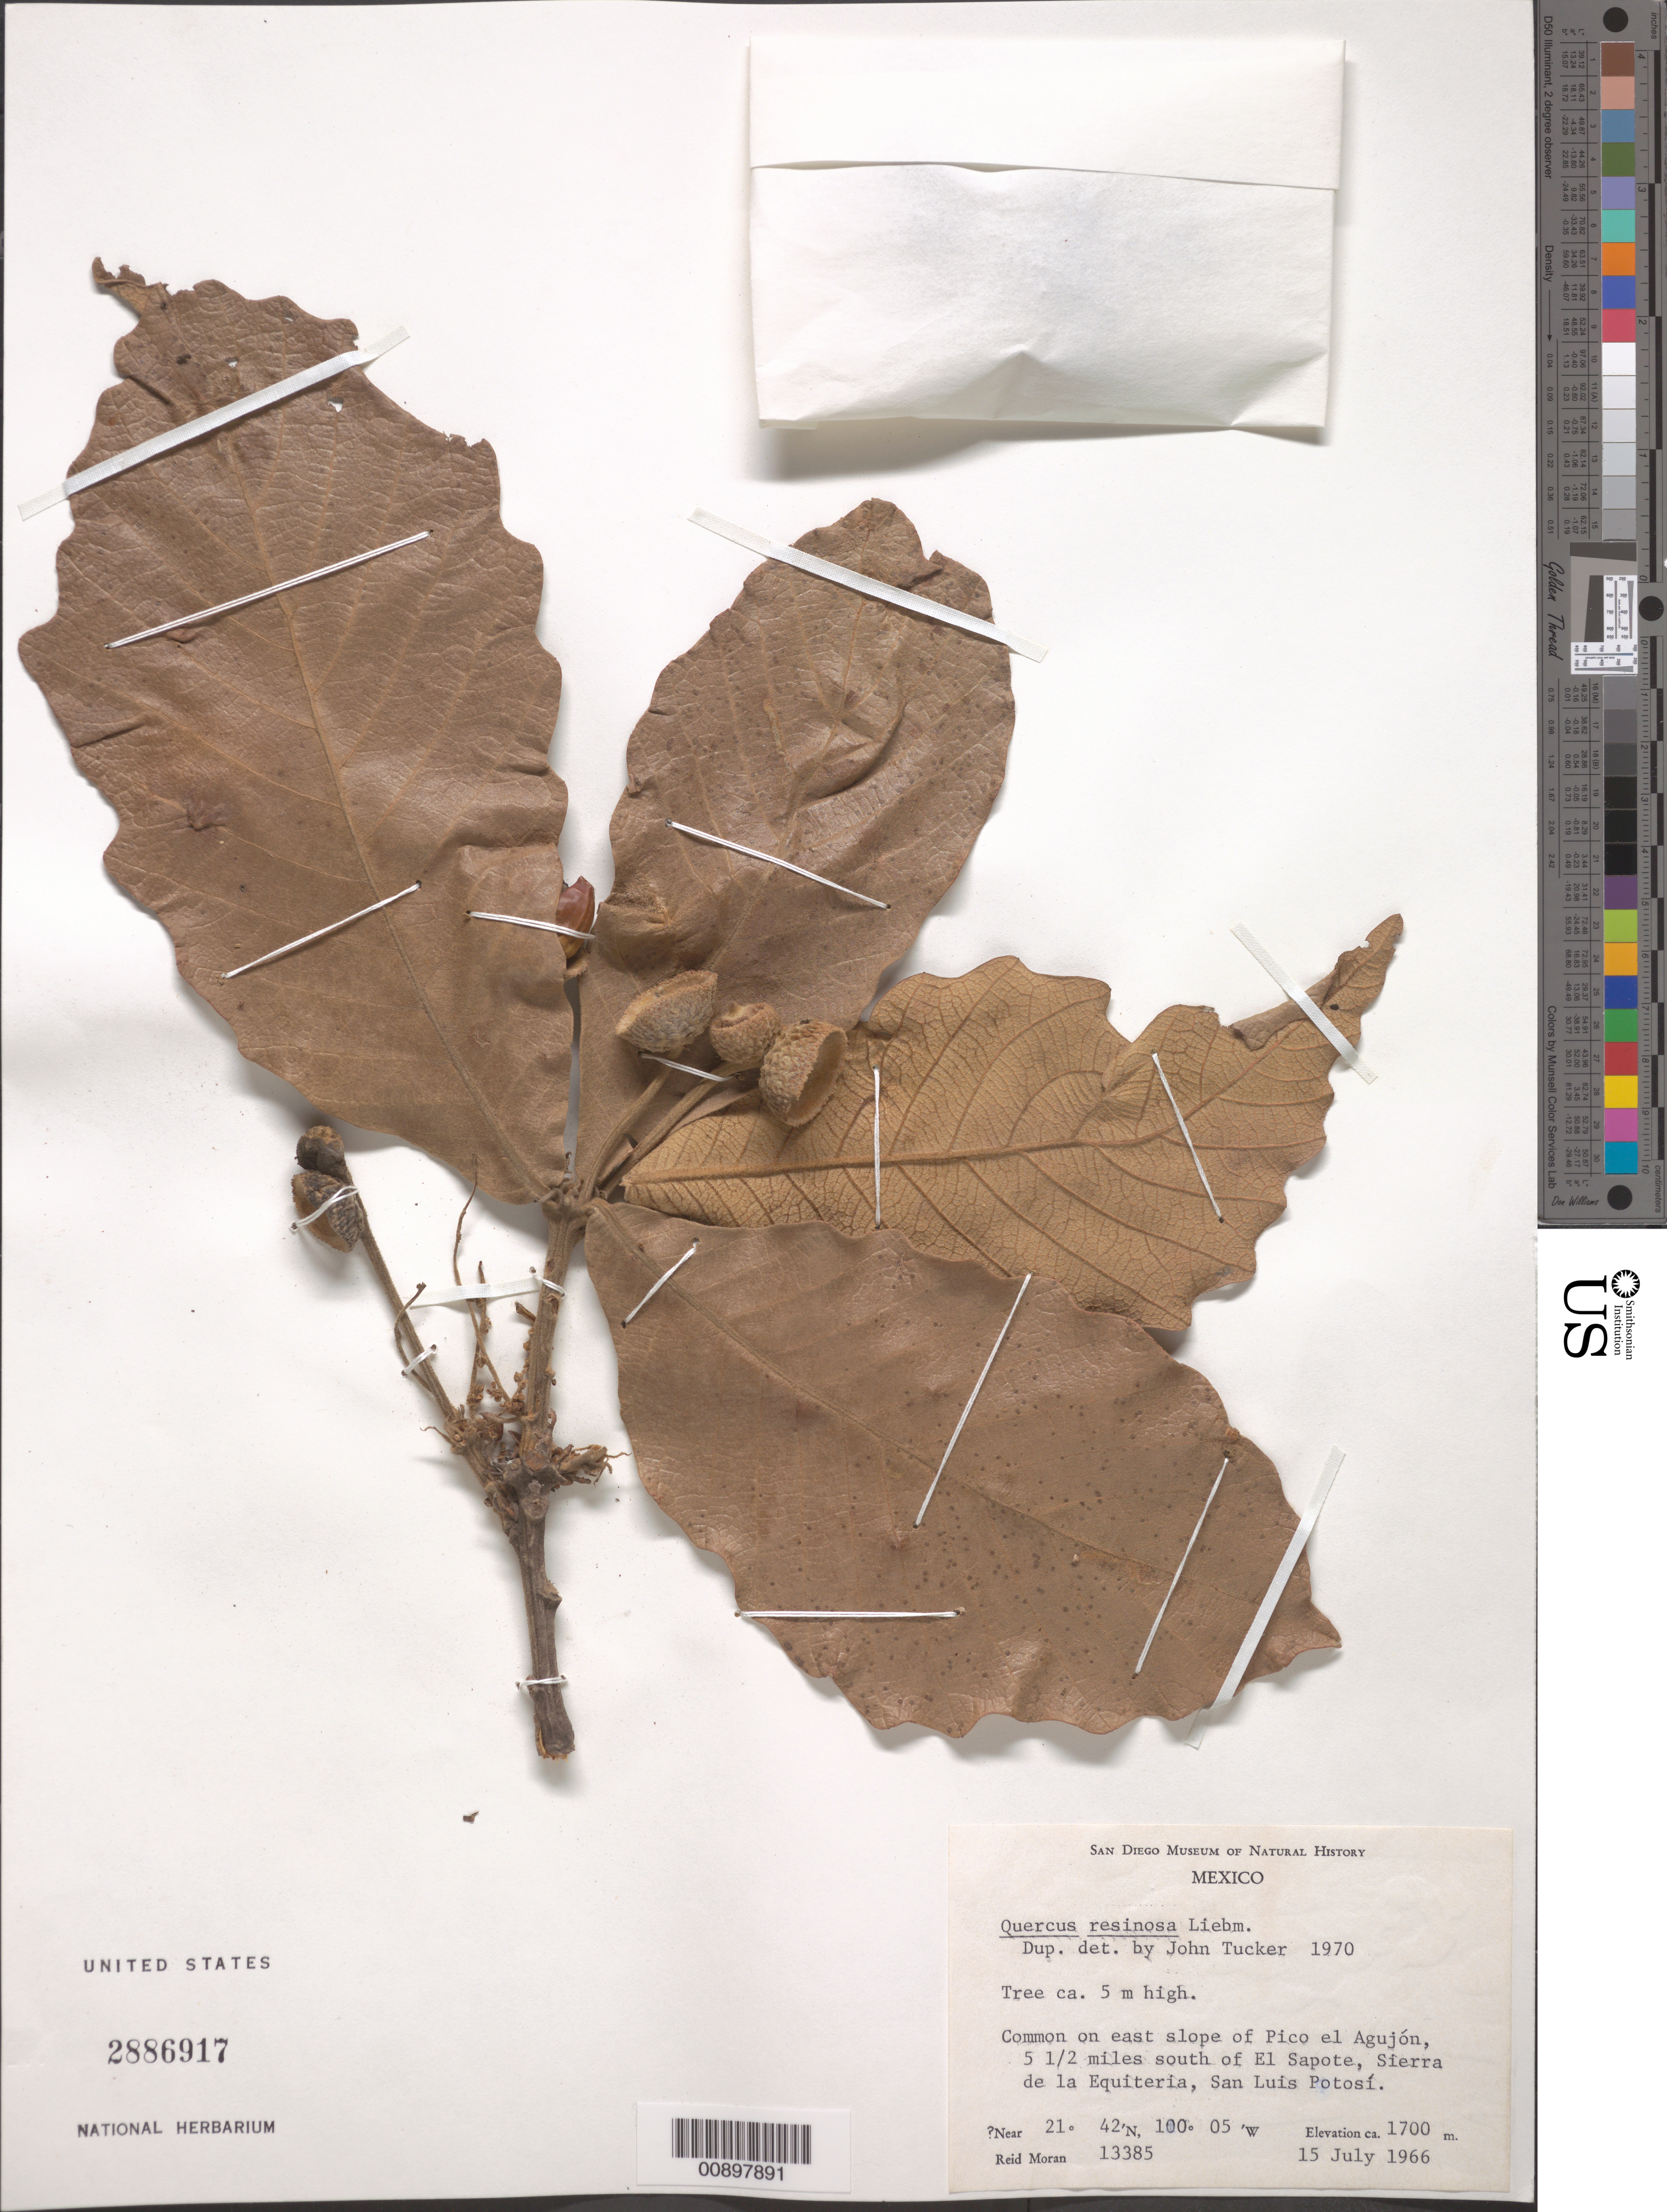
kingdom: Plantae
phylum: Tracheophyta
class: Magnoliopsida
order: Fagales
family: Fagaceae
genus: Quercus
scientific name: Quercus resinosa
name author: Liebm.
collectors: R. V. Moran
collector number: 13385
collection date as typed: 15 Jul 1966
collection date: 1966-07-15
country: Mexico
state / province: San Luis Potosí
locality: On east slope of Pico el Agujón, 5½ miles south of El Sapote, Sierra de la Equiteria, San Luis Potosí.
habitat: Common on east slope of Pico.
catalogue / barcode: US 2886917